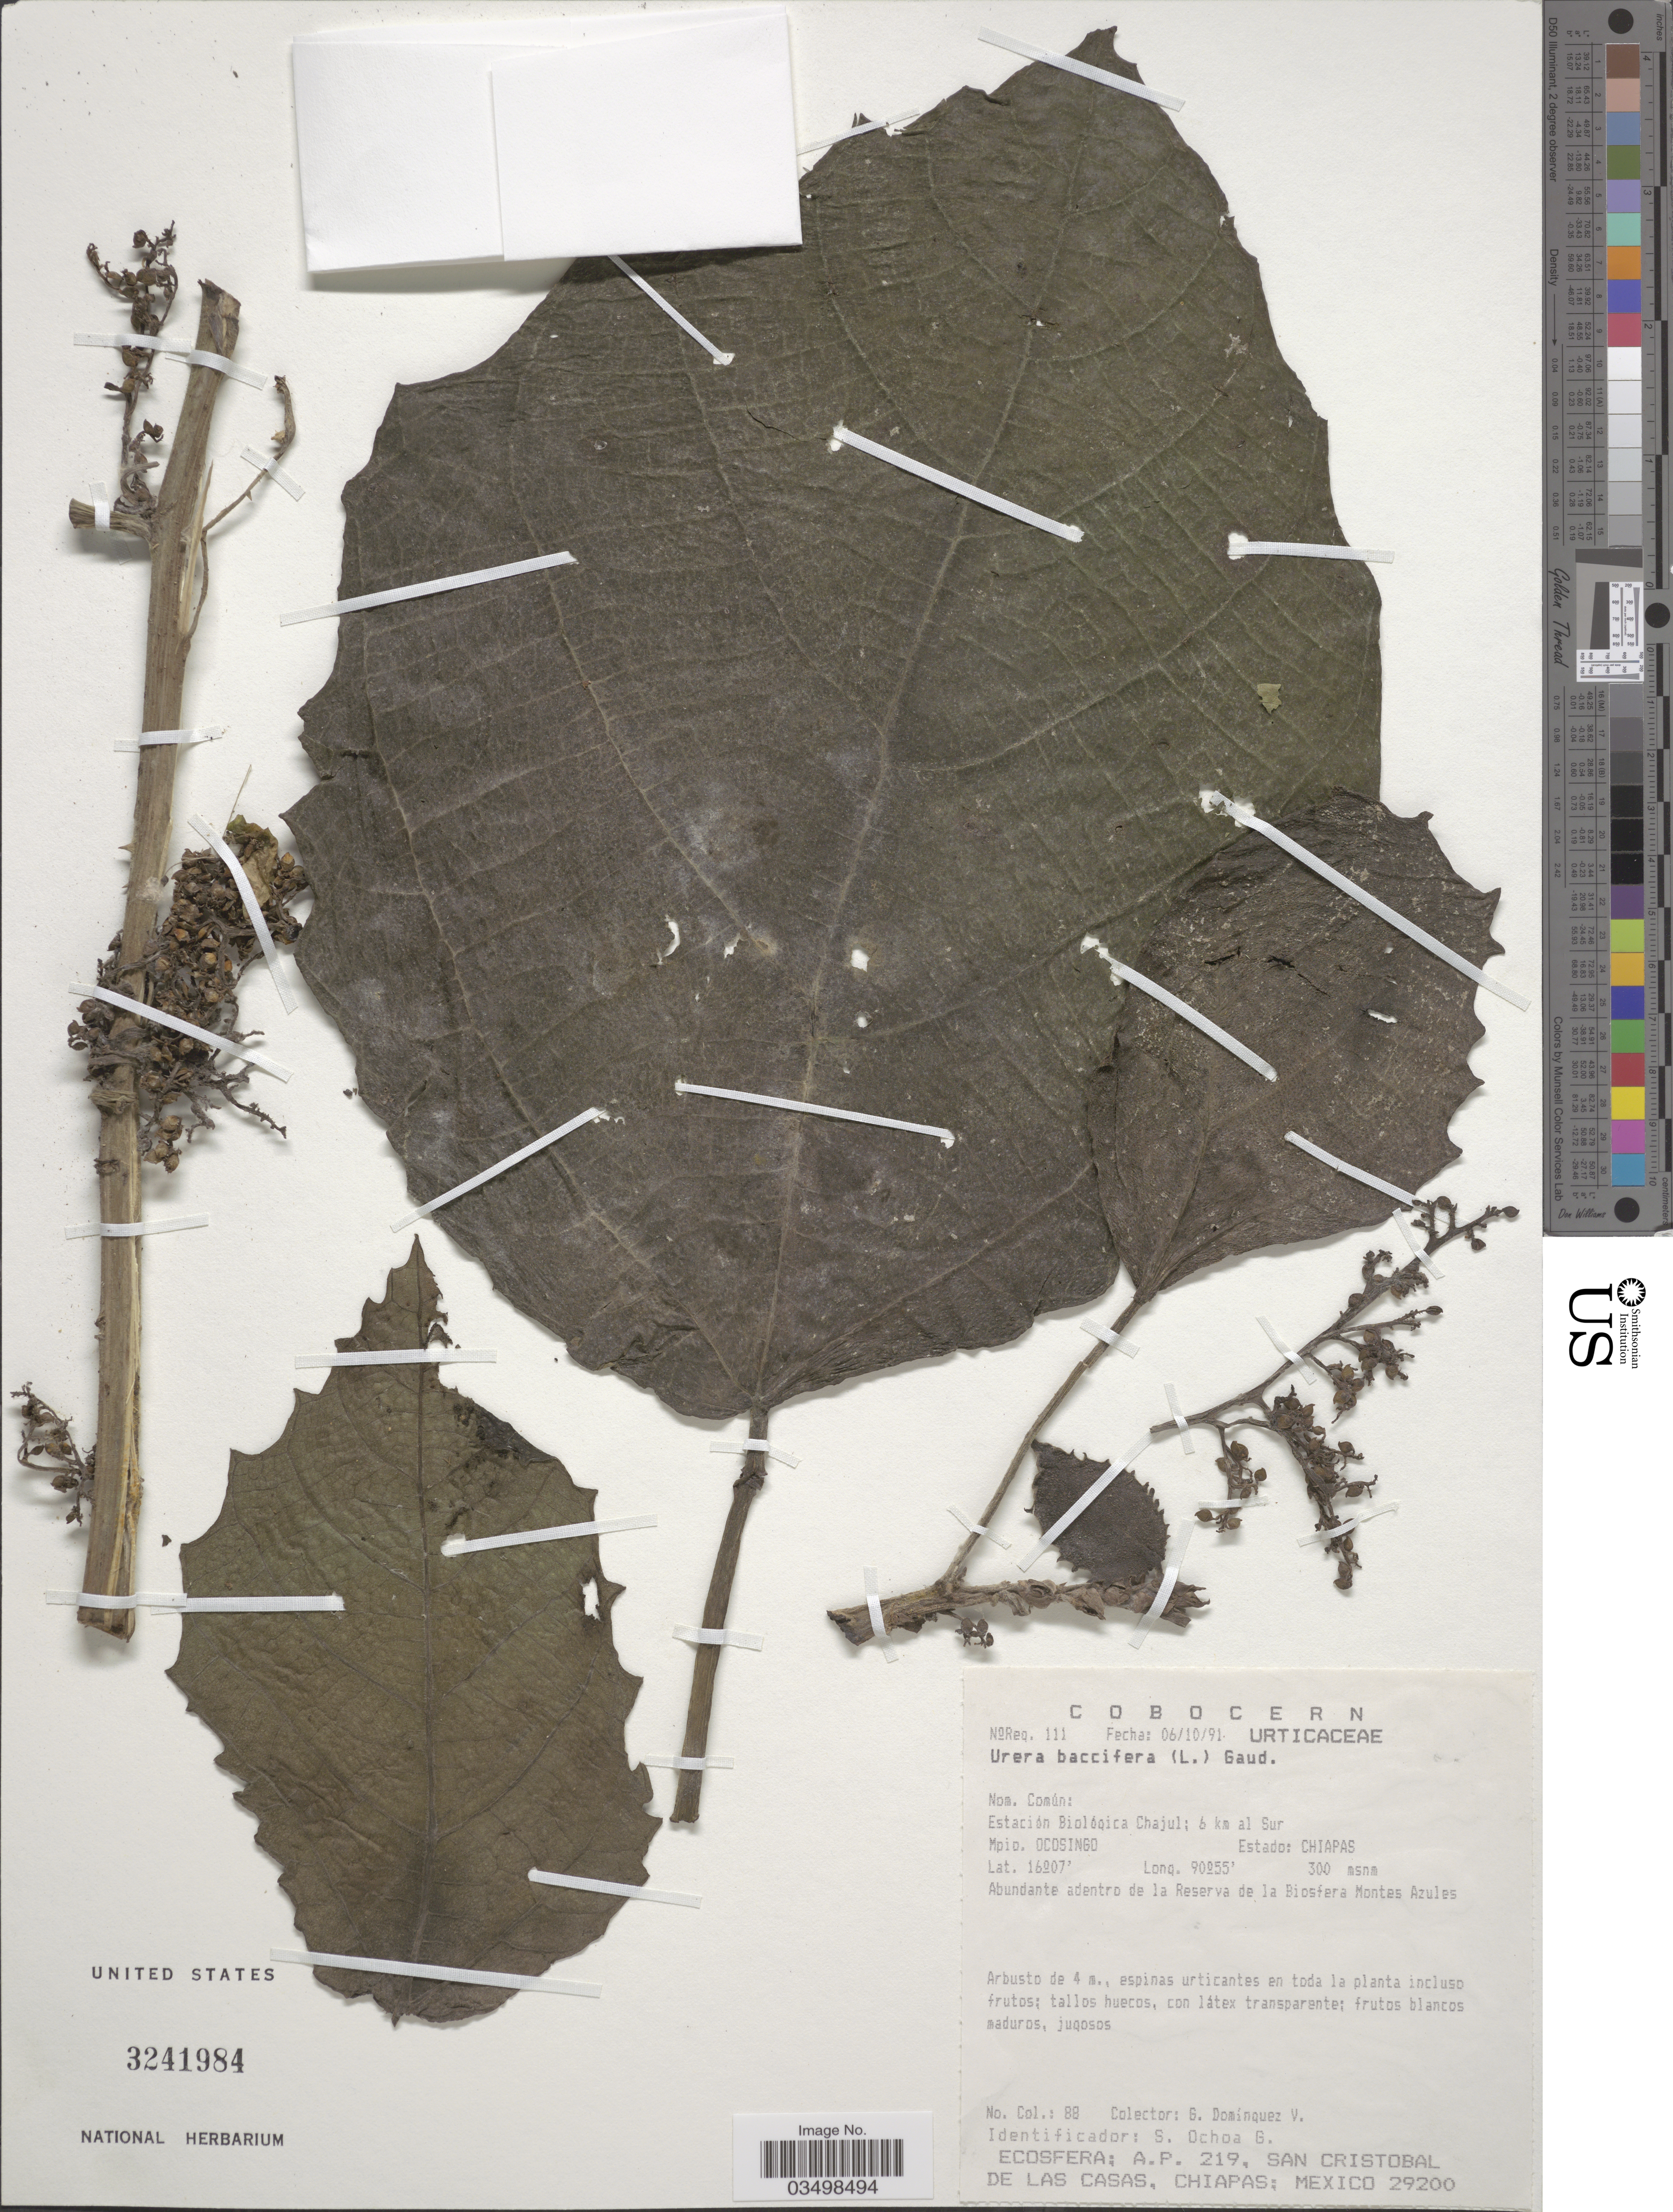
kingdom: Plantae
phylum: Tracheophyta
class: Magnoliopsida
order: Rosales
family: Urticaceae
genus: Urera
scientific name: Urera baccifera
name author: (L.) Gaudich. ex Wedd.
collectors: G. Dominquez V.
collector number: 88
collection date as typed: Transcribed d/m/y: 6/10/91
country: Mexico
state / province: Chiapas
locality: Estación Biológica Chajul; 6 km al Sur. Mpio. Ocosingo. Abundante adentro de la Reserva de la Biosfera Montes Azules.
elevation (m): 300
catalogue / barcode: US 3241984